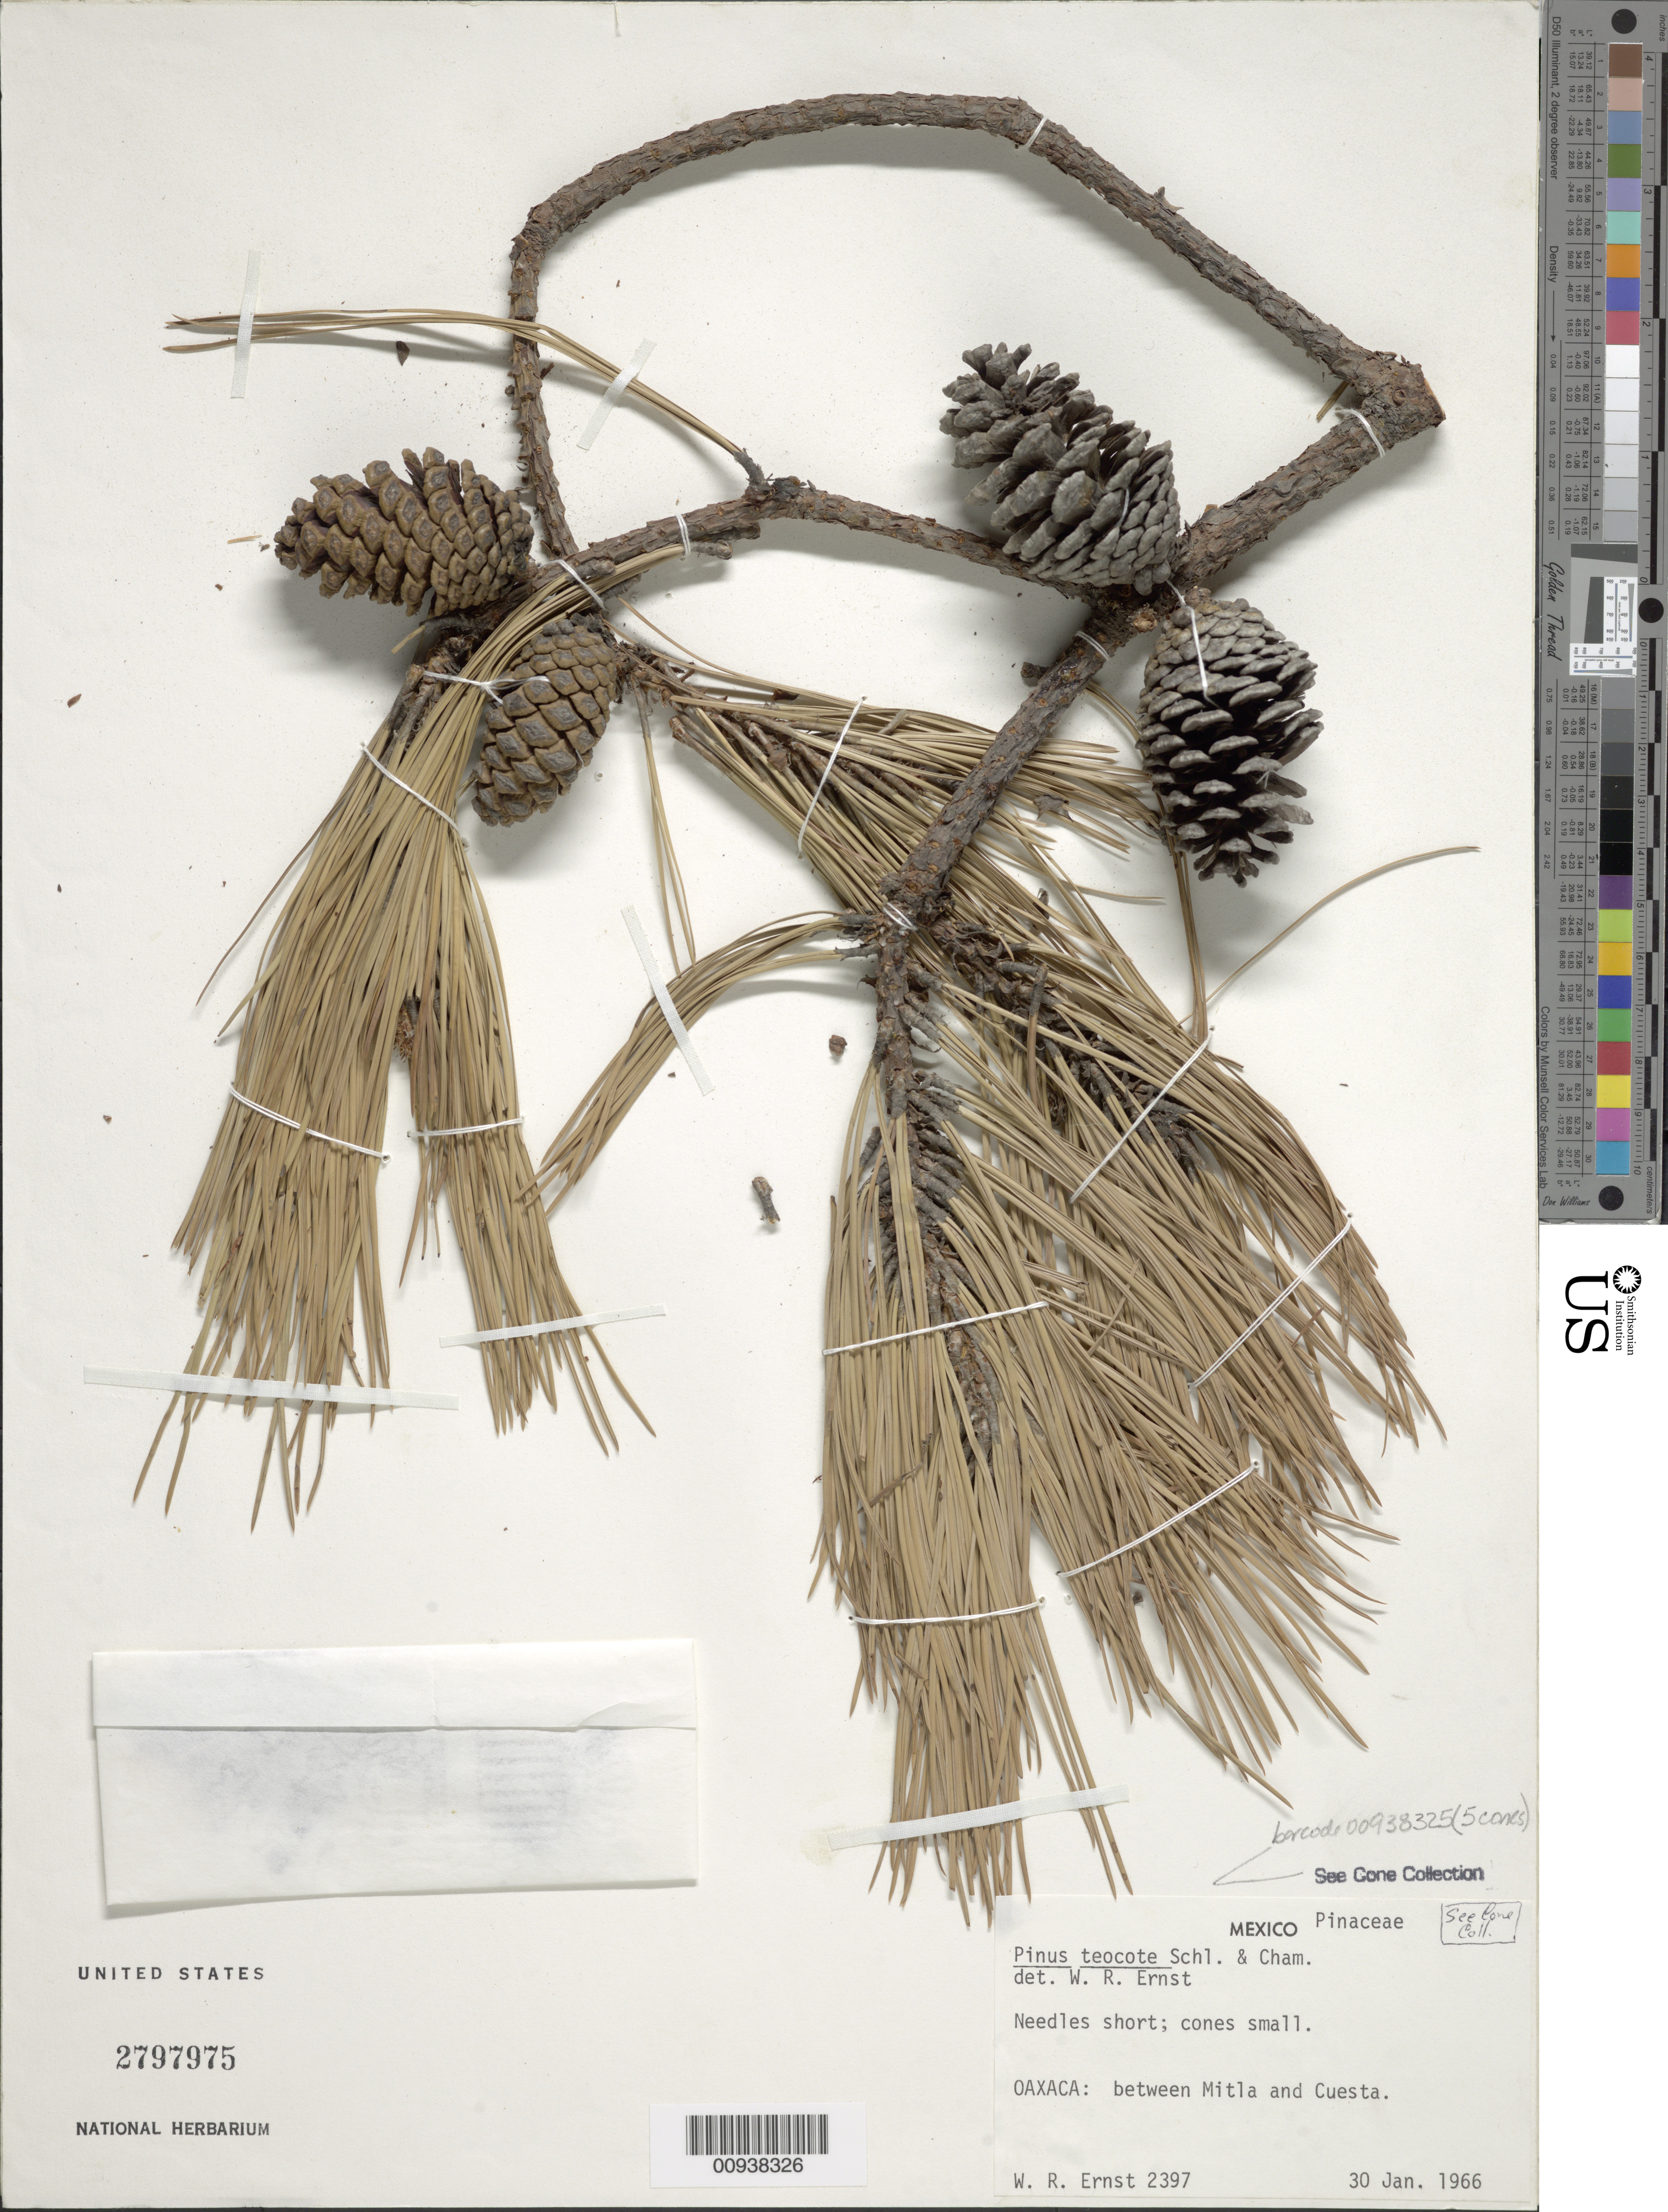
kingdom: Plantae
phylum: Tracheophyta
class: Pinopsida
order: Pinales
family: Pinaceae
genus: Pinus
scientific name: Pinus teocote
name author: Schltdl. & Cham.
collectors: W. R. Ernst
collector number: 2397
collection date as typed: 30 Jan 1966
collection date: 1966-01-30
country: Mexico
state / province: Oaxaca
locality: Between Mitla and Cuesta.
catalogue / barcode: US 2797975